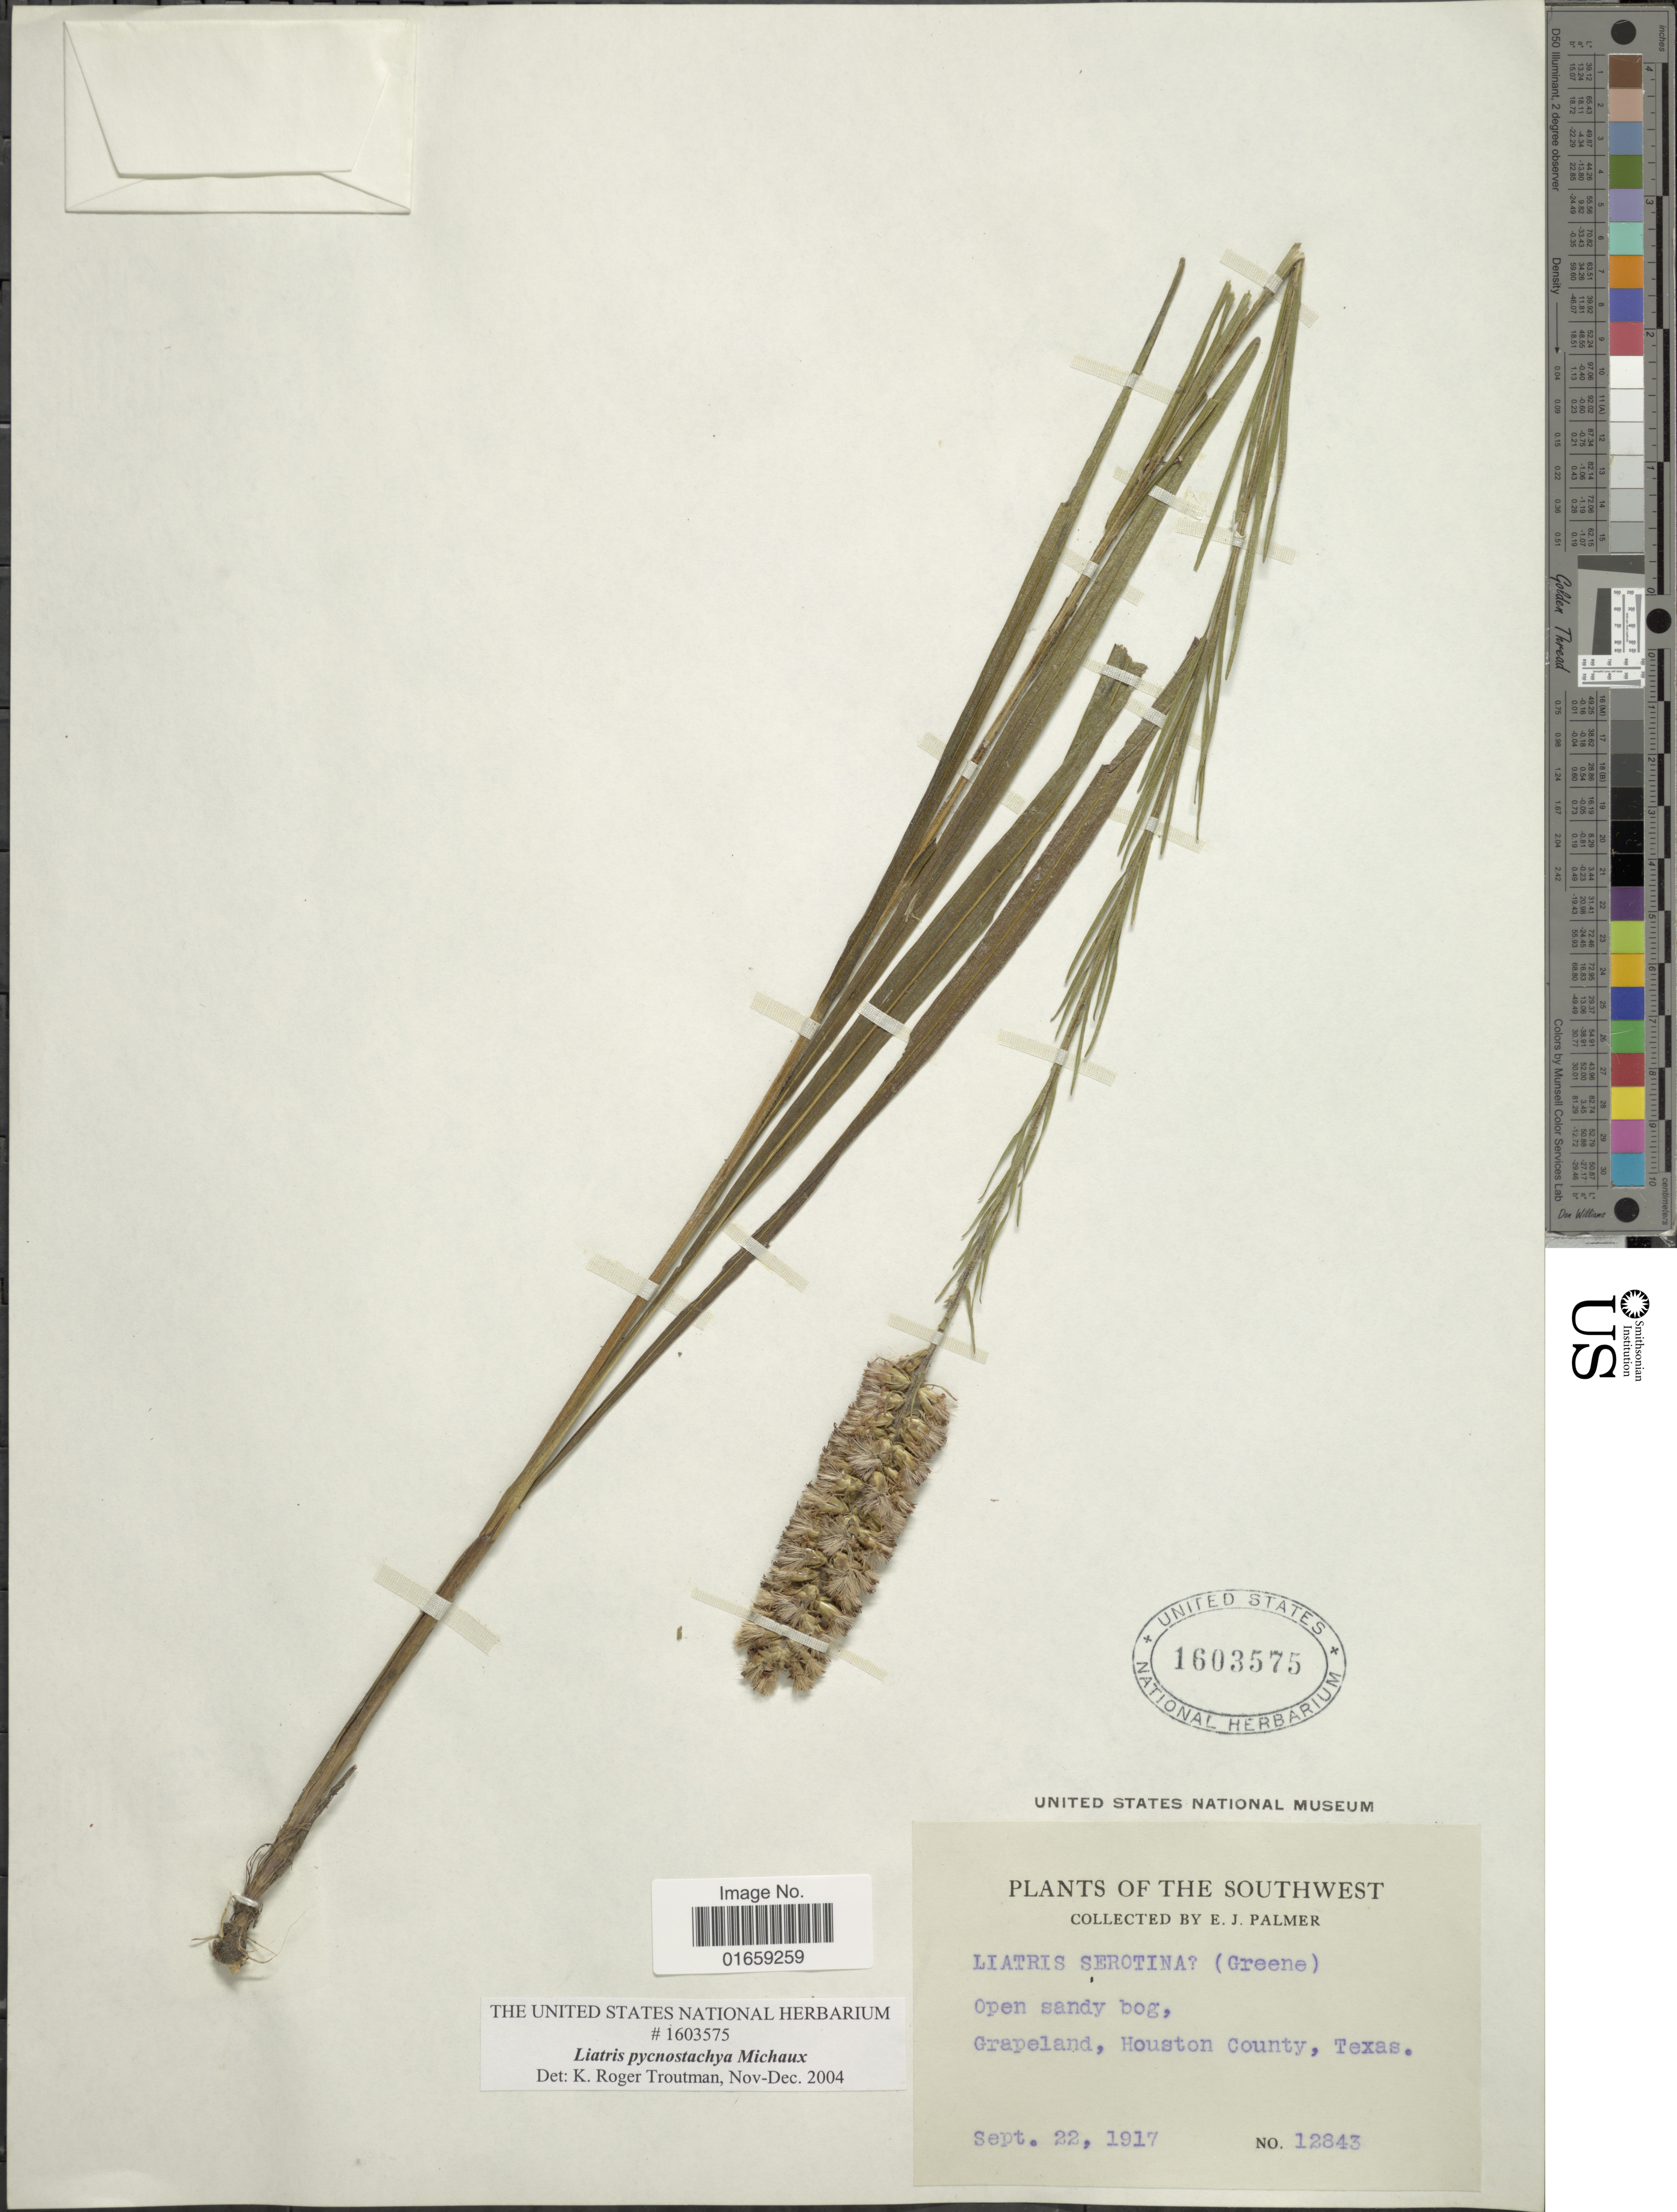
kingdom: Plantae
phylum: Tracheophyta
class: Magnoliopsida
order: Asterales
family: Asteraceae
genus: Liatris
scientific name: Liatris pycnostachya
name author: Michx.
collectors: E. J. Palmer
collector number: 12843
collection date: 1917-09-22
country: United States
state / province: Texas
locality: Southwest, Grapeland, Houston County, Texas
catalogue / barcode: US 1603575